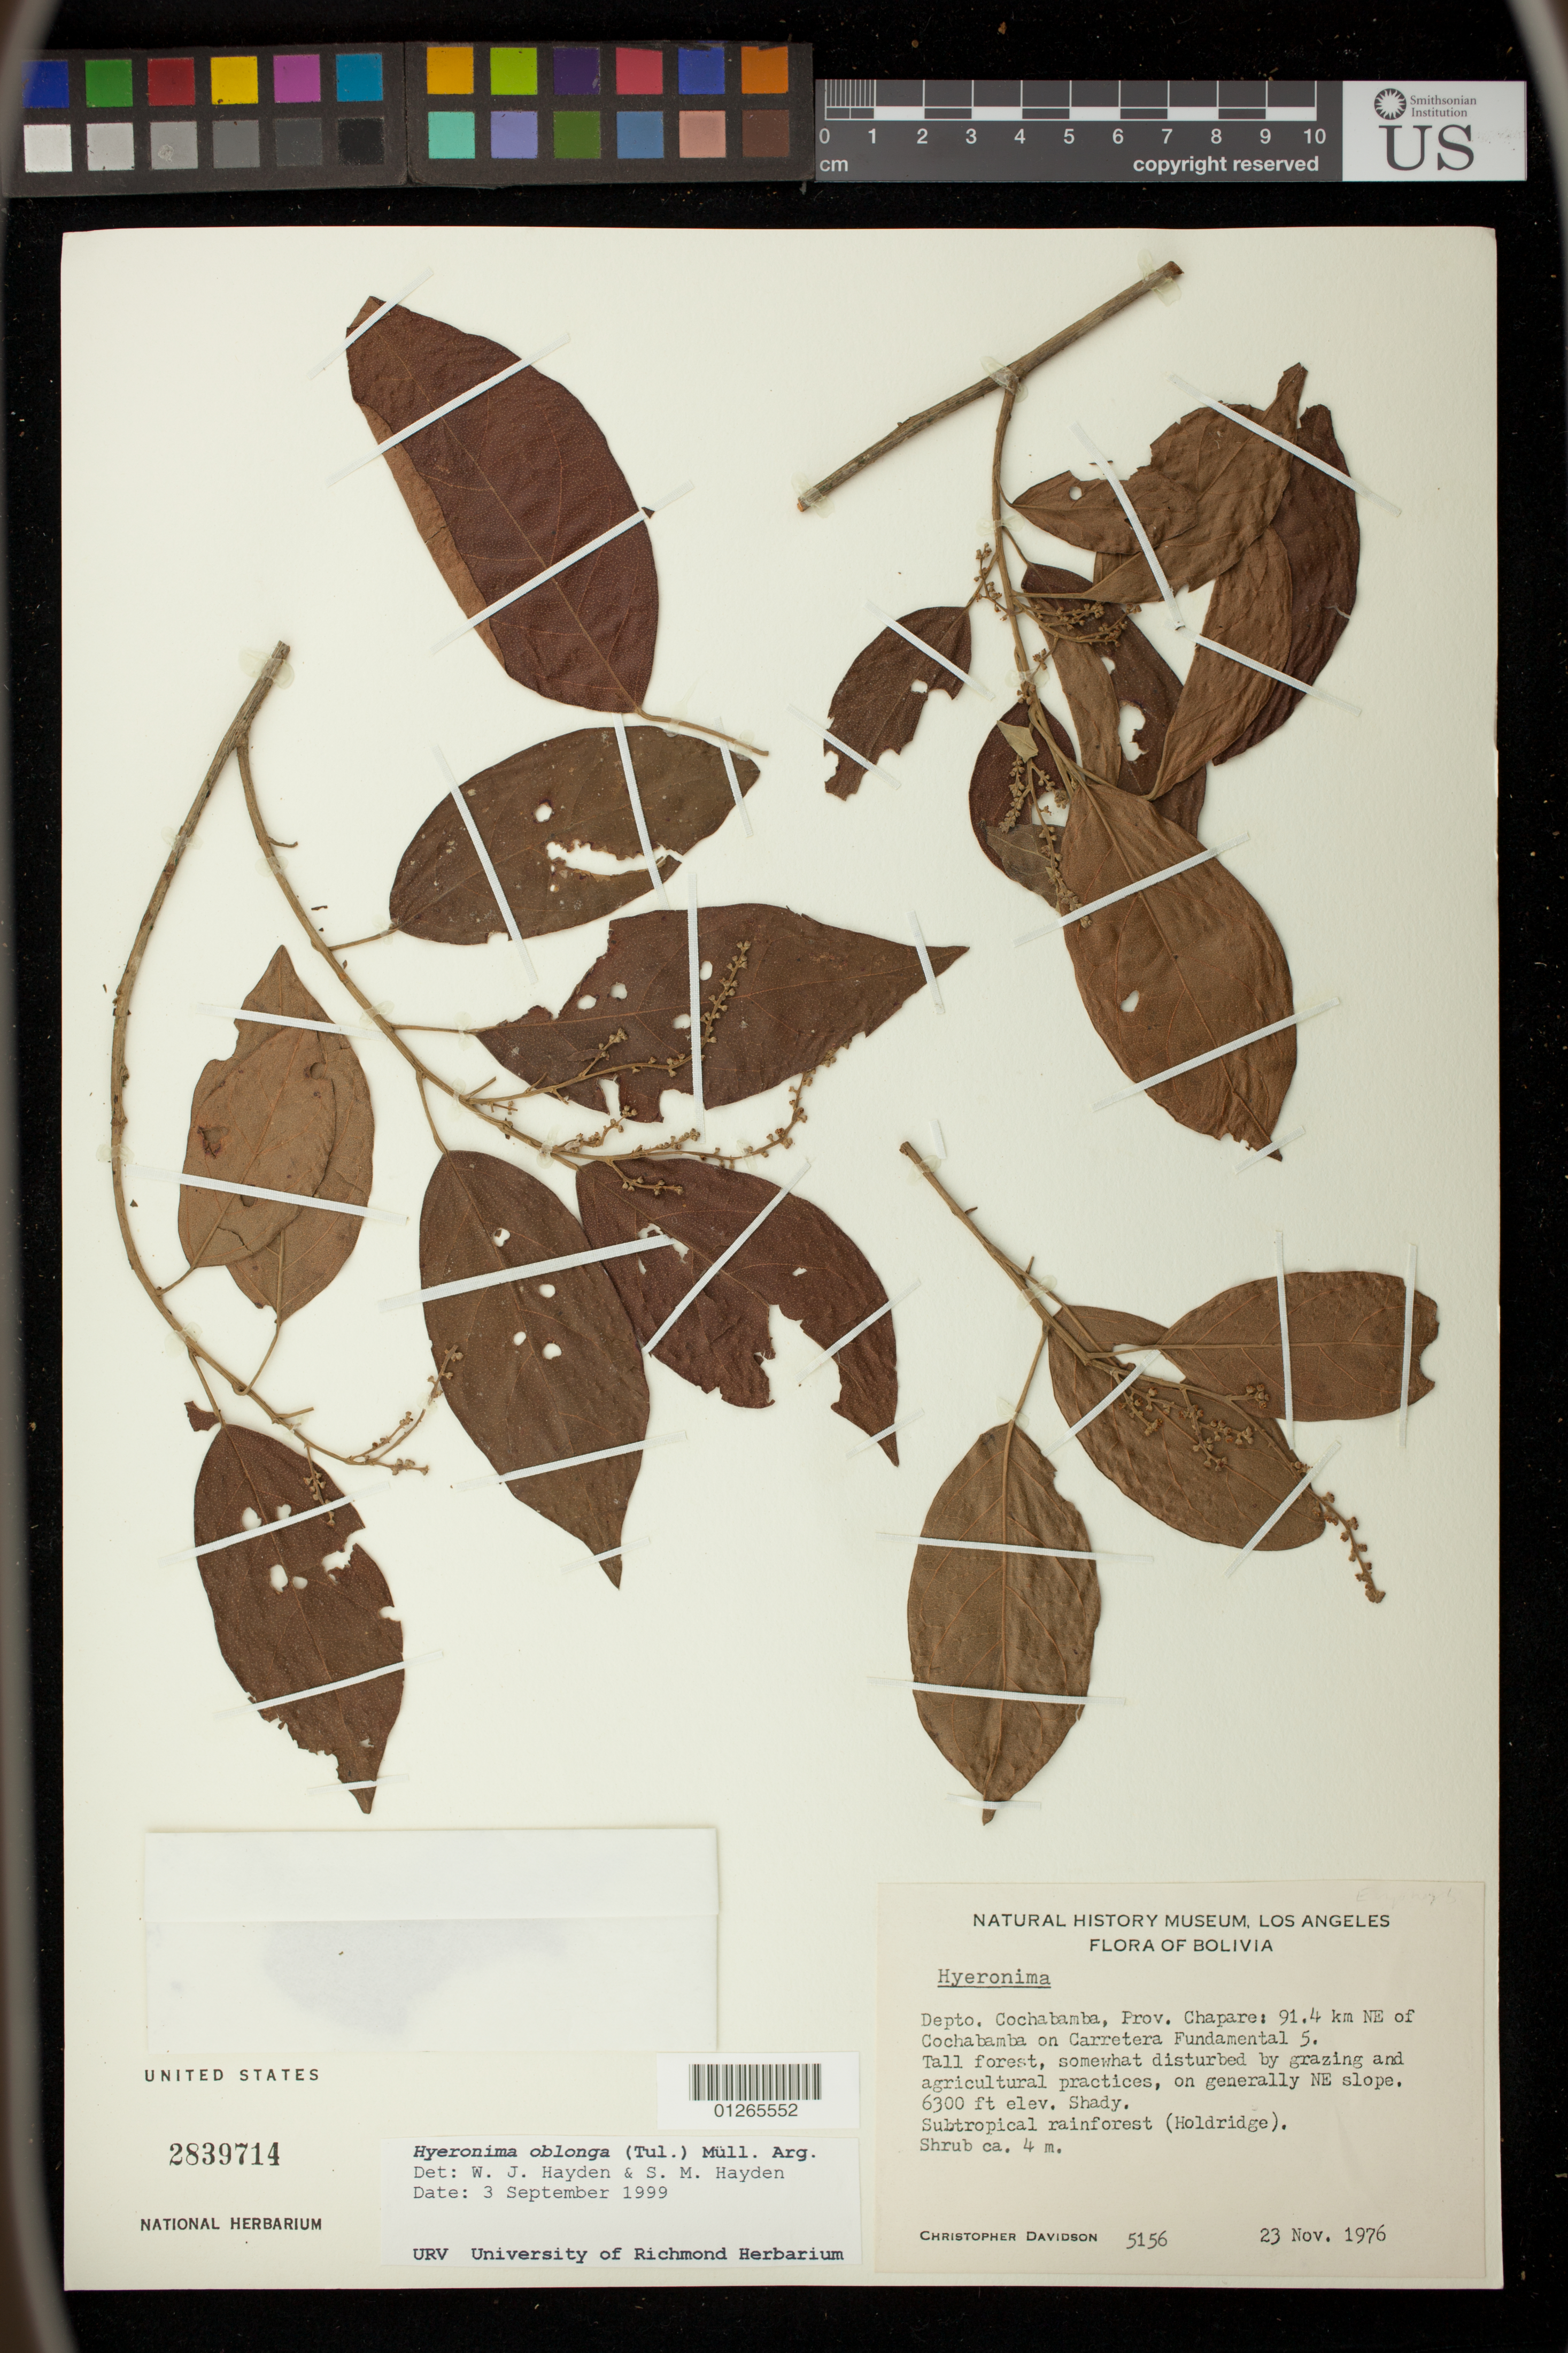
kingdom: Plantae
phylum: Tracheophyta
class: Magnoliopsida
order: Malpighiales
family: Phyllanthaceae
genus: Hieronyma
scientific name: Hieronyma oblonga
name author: (Tul.) Müll. Arg.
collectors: C. Davidson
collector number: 5156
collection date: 1976-11-23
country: Bolivia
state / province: Cochabamba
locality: Maynas, Dtto. Iquitos. Mishana, ca. 45 km from Iquitos, up Rio Nanay.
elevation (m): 1921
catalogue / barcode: US 2839714